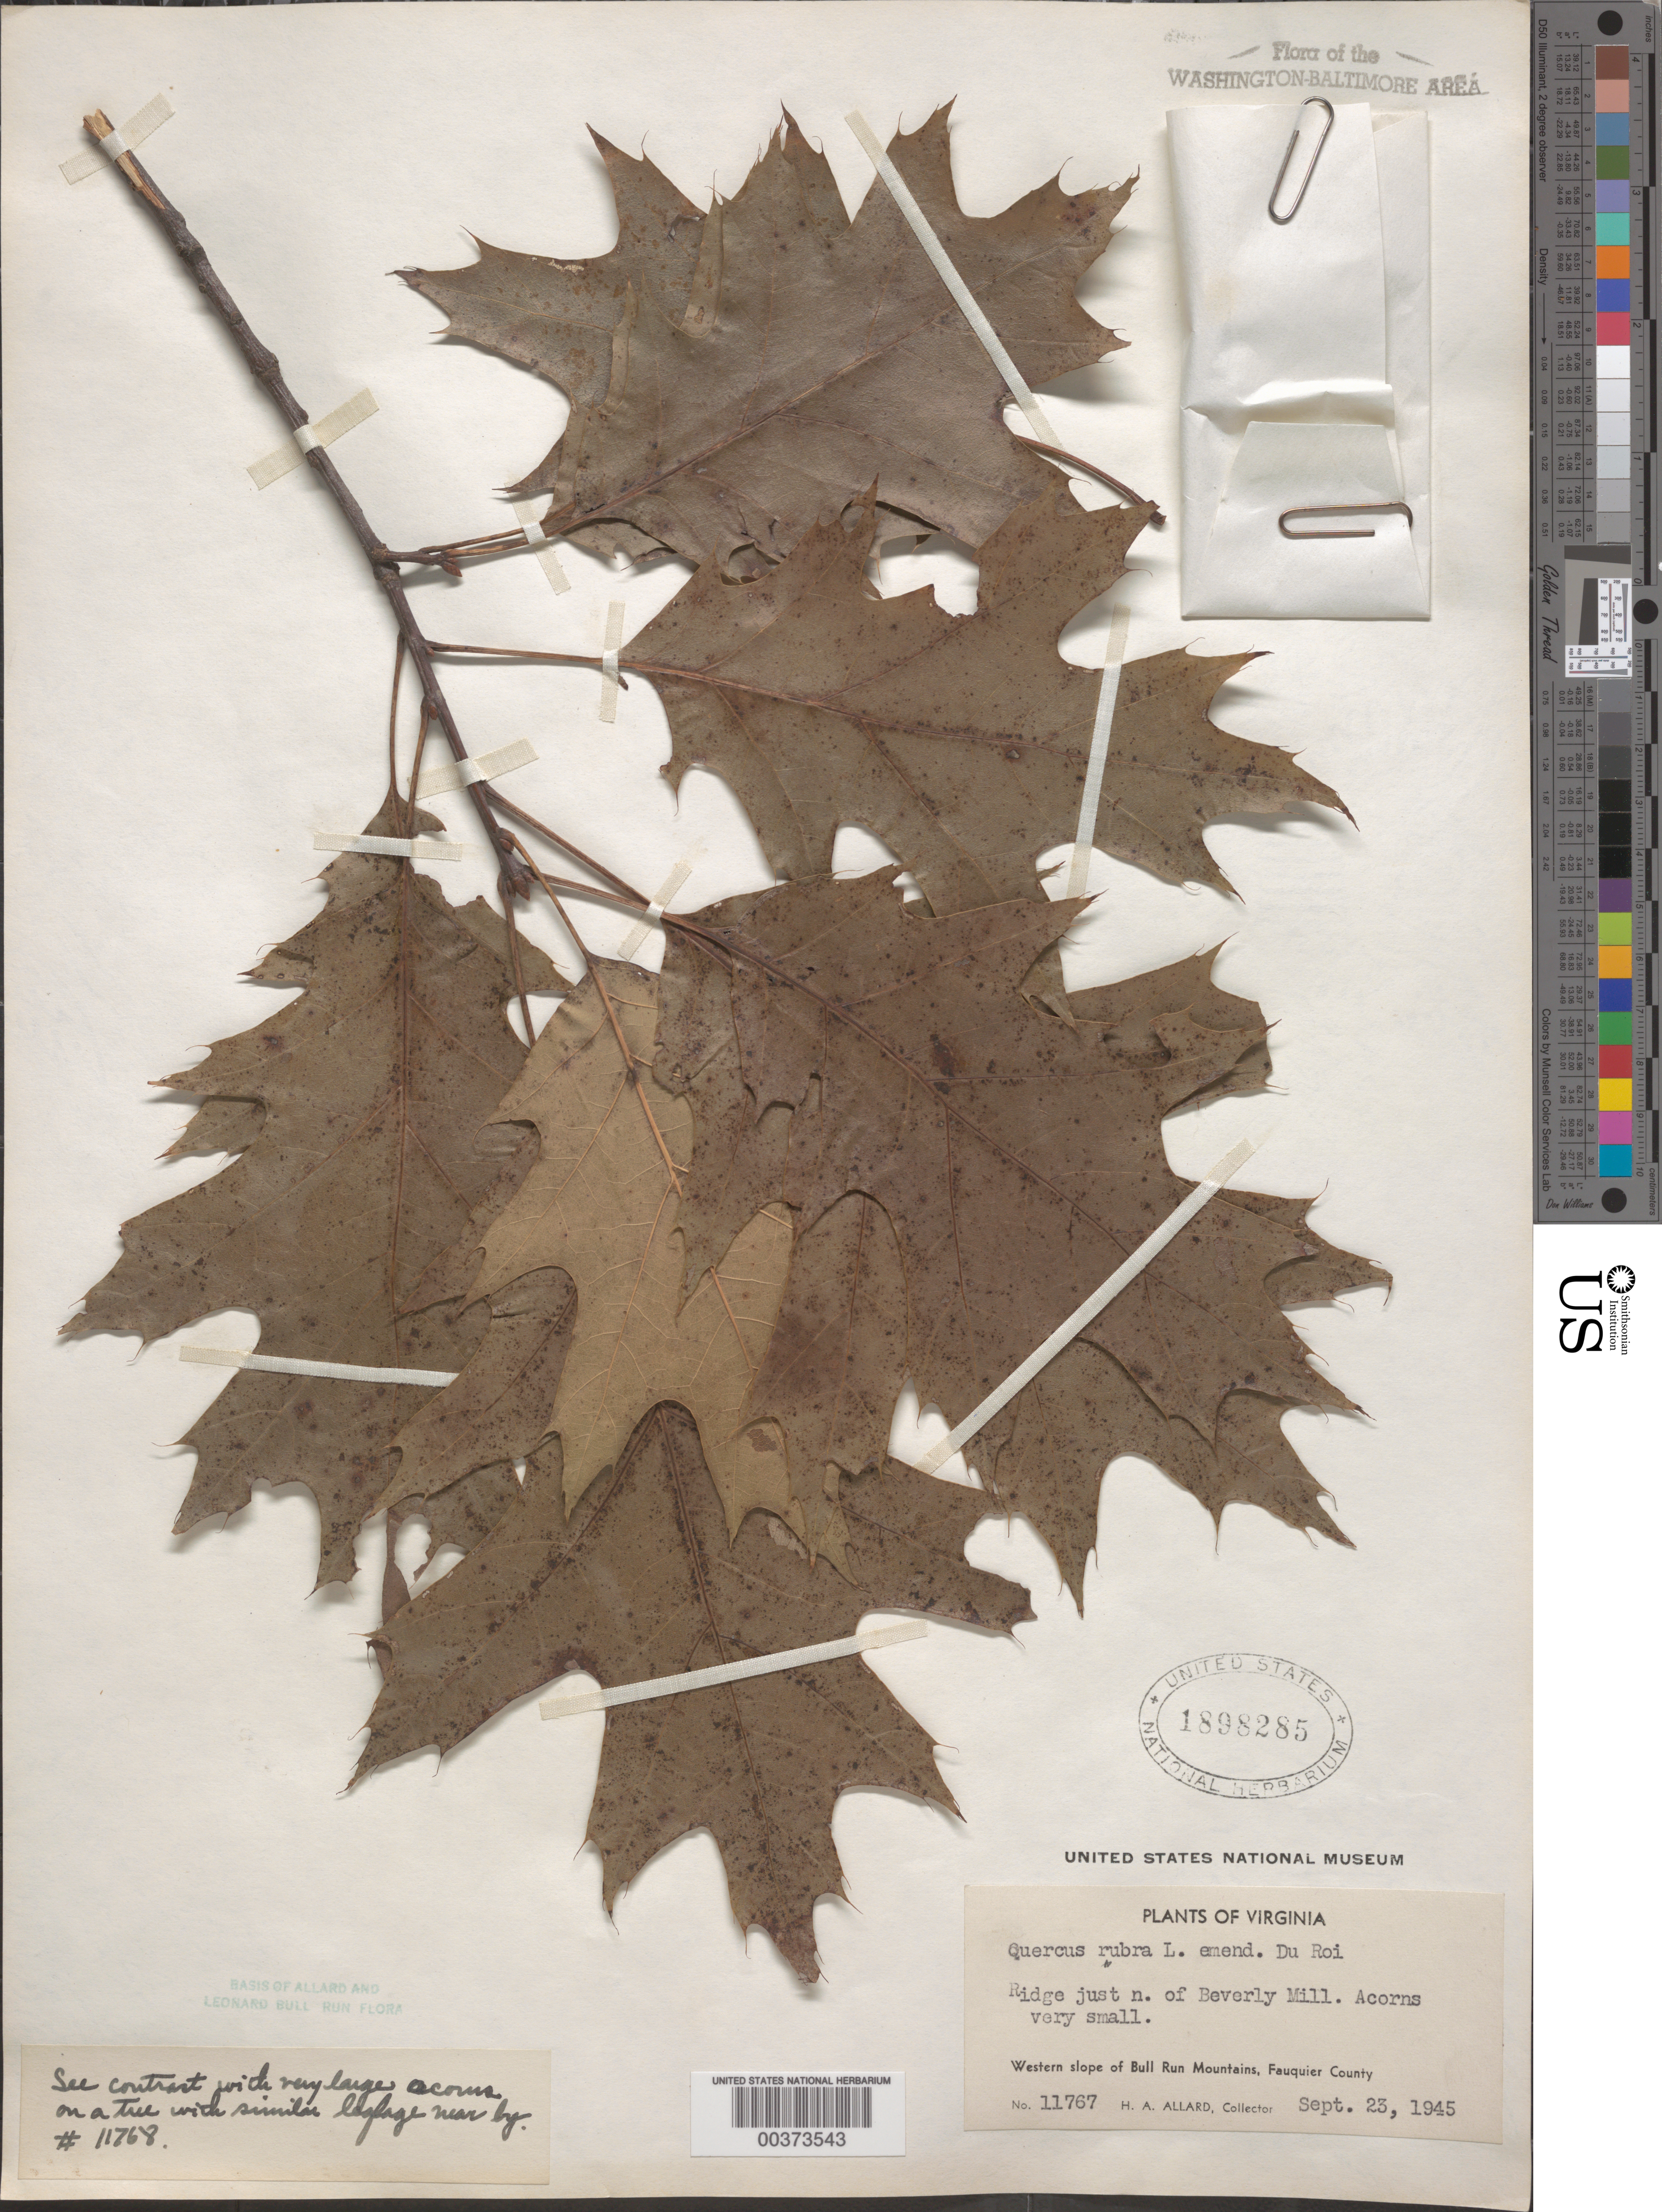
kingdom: Plantae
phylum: Tracheophyta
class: Magnoliopsida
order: Fagales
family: Fagaceae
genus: Quercus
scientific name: Quercus rubra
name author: L.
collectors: H. A. Allard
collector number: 11767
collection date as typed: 23 Sep 1945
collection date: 1945-09-23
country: United States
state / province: Virginia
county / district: Fauquier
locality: North of Beverley Mill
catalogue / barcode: US 1898285